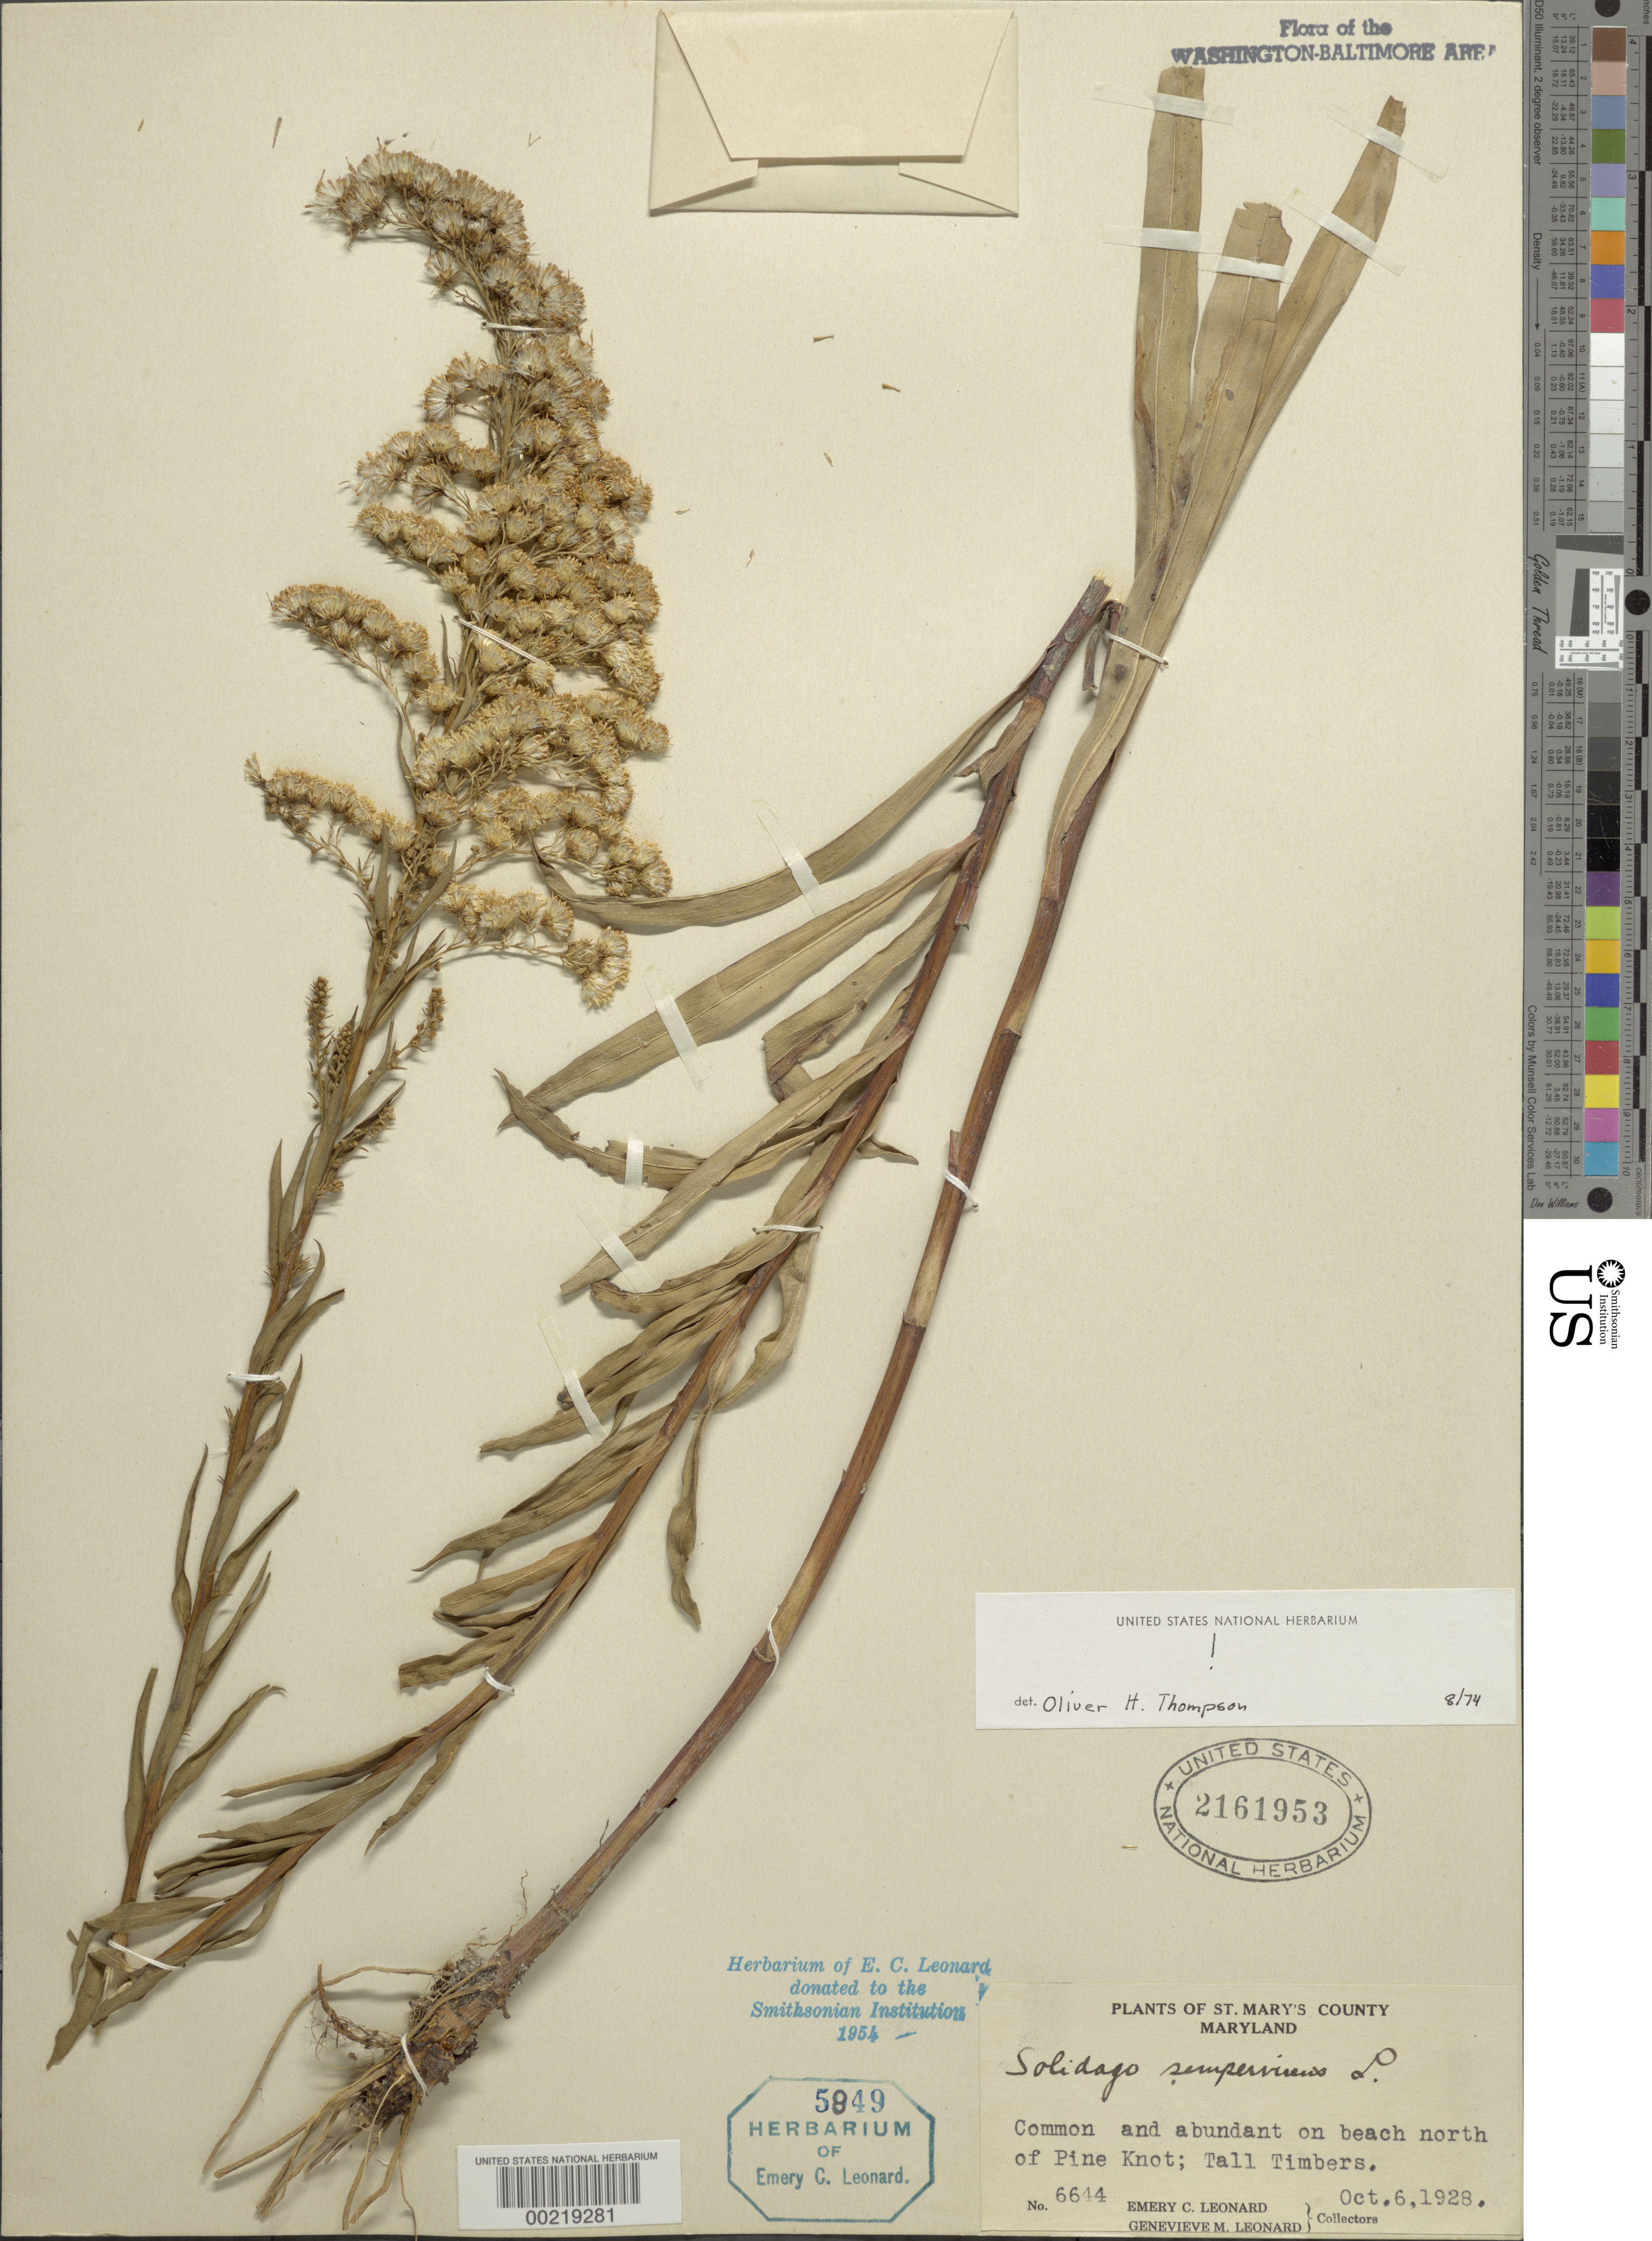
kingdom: Plantae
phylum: Tracheophyta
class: Magnoliopsida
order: Asterales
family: Asteraceae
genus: Solidago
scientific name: Solidago sempervirens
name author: L.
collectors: E. C. Leonard & G. M. Leonard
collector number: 6644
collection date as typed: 06 Oct 1928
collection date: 1928-10-06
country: United States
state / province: Maryland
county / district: St. Mary's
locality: North of Pine Knot, Tall Timbers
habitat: Beach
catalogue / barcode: US 2161953